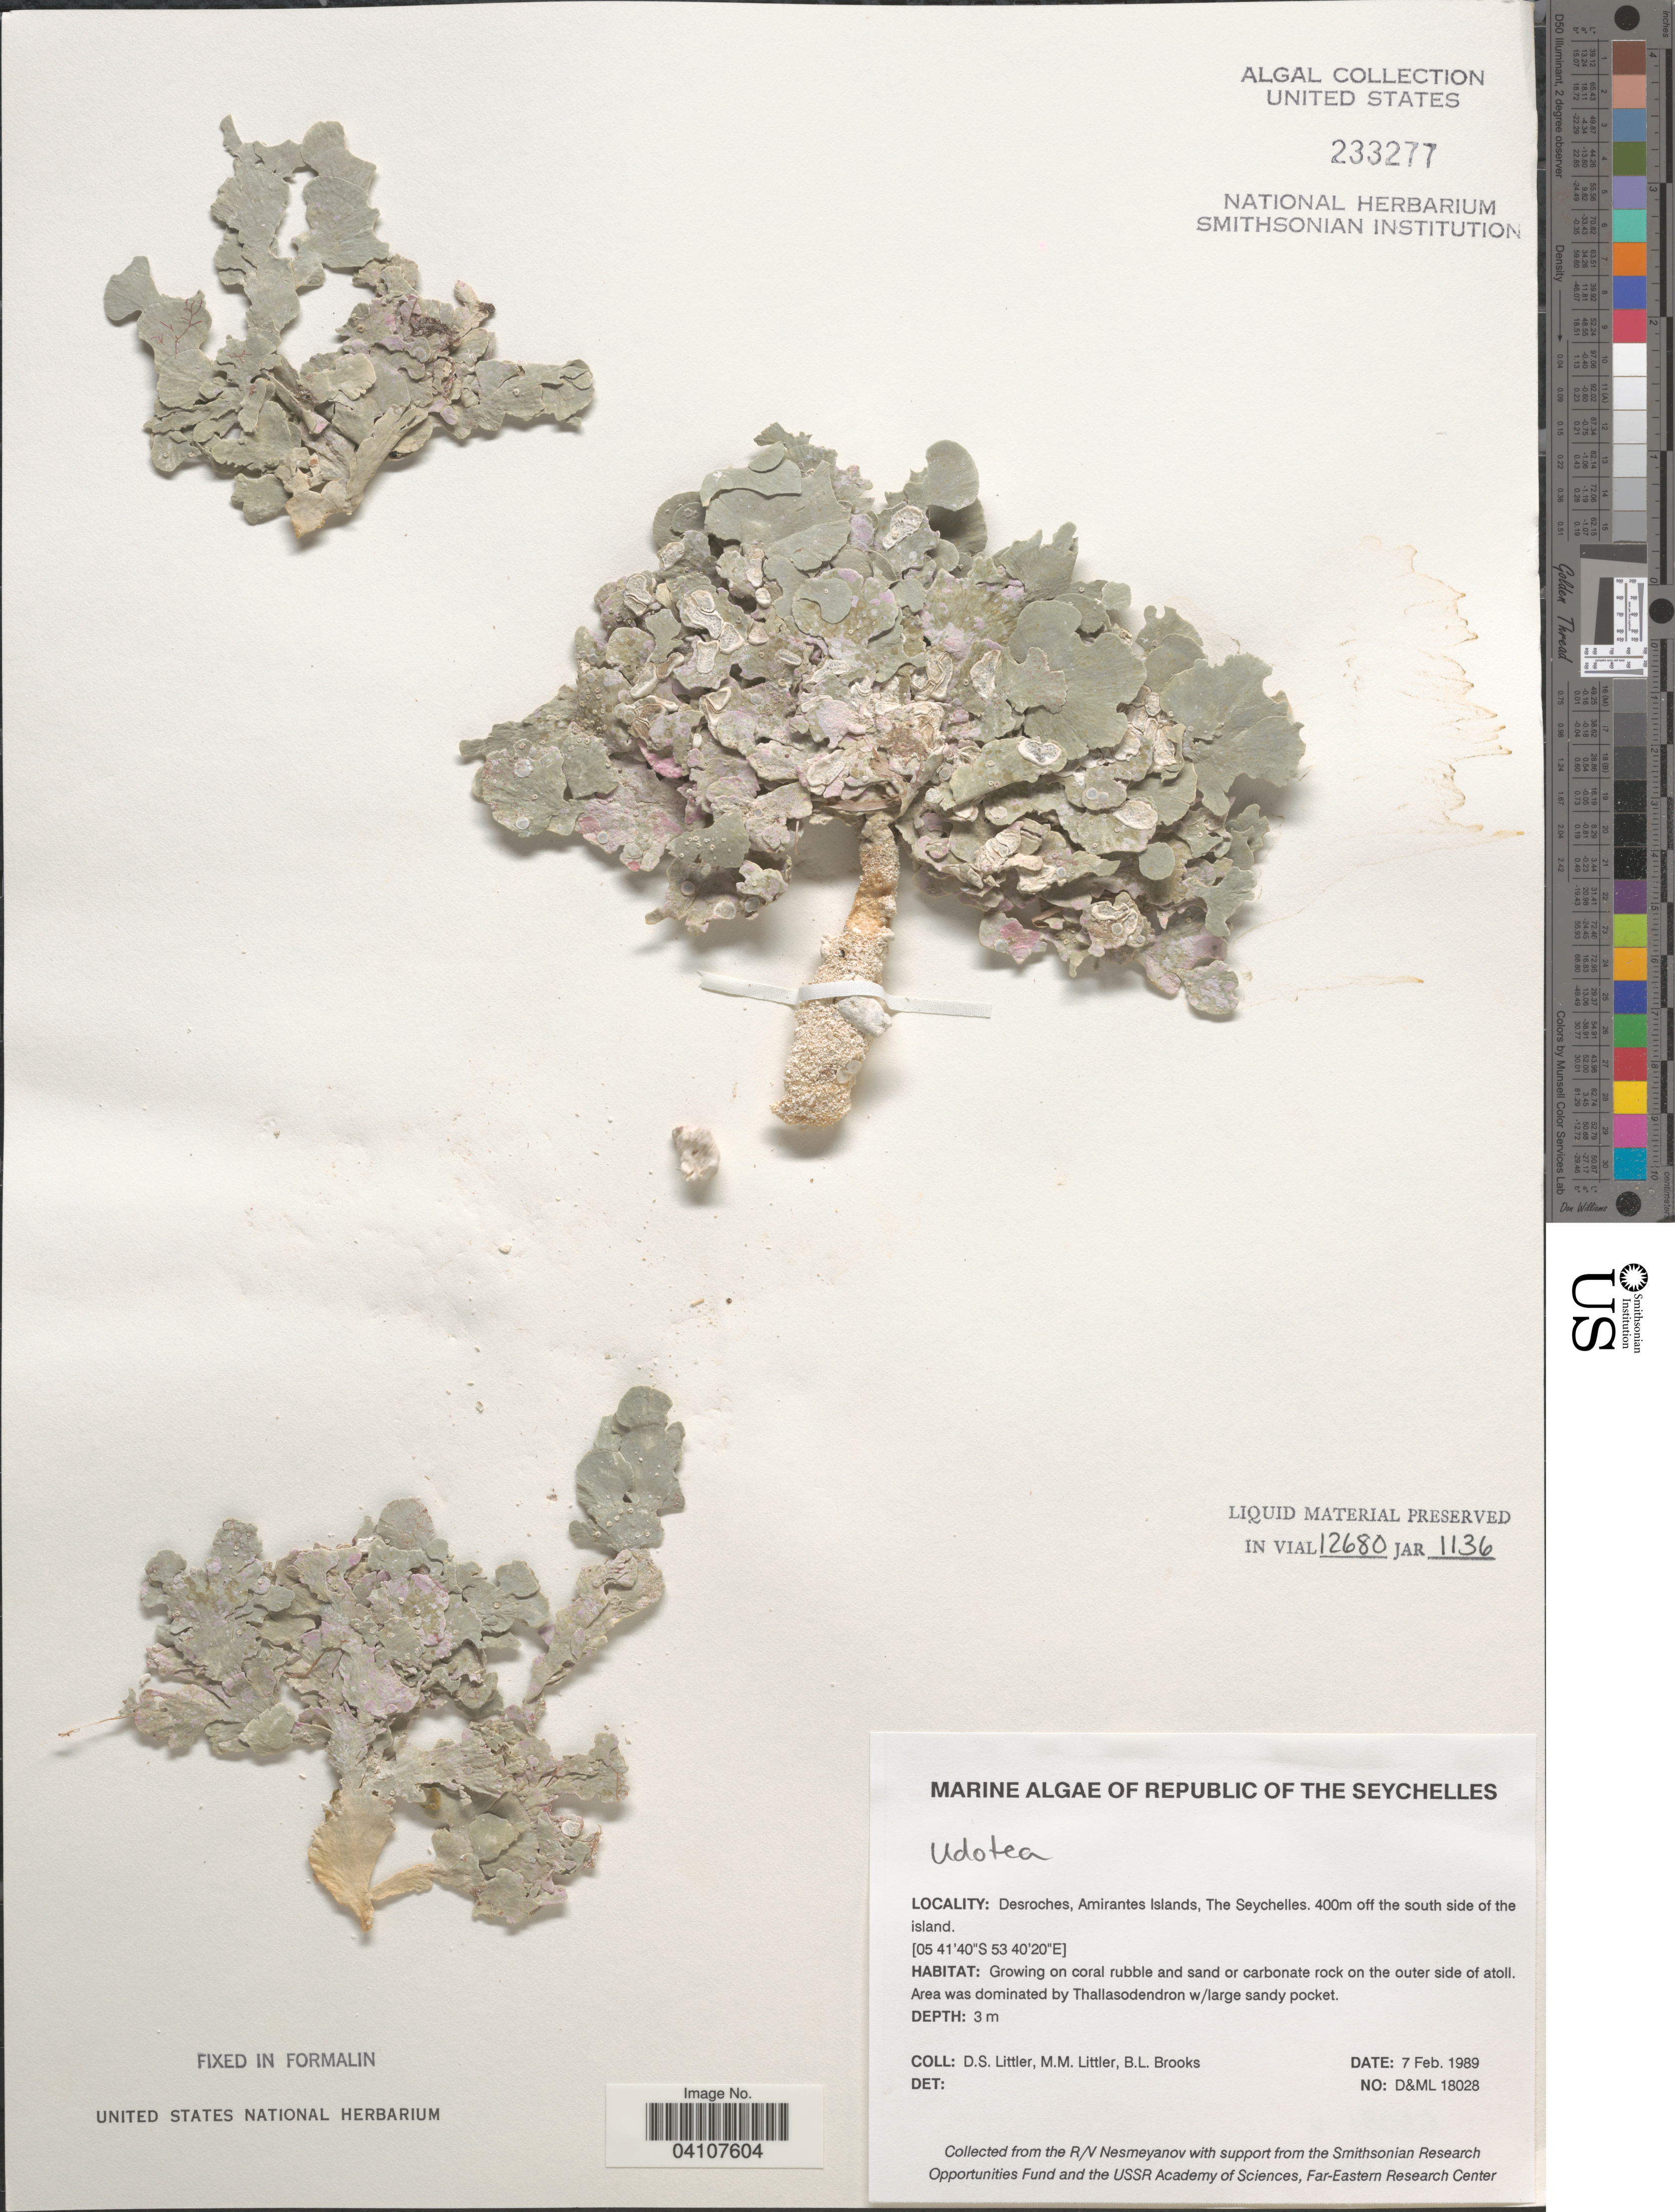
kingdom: Plantae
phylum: Chlorophyta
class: Ulvophyceae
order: Bryopsidales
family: Udoteaceae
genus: Udotea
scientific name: Udotea sp.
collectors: D. S. Littler & B. Brooks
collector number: D&ML18028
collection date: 1989-02-07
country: Seychelles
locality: Republic of the Seychelles. Desroches, Amirantes Islands. 400m off the south side of the island.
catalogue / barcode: US 233277